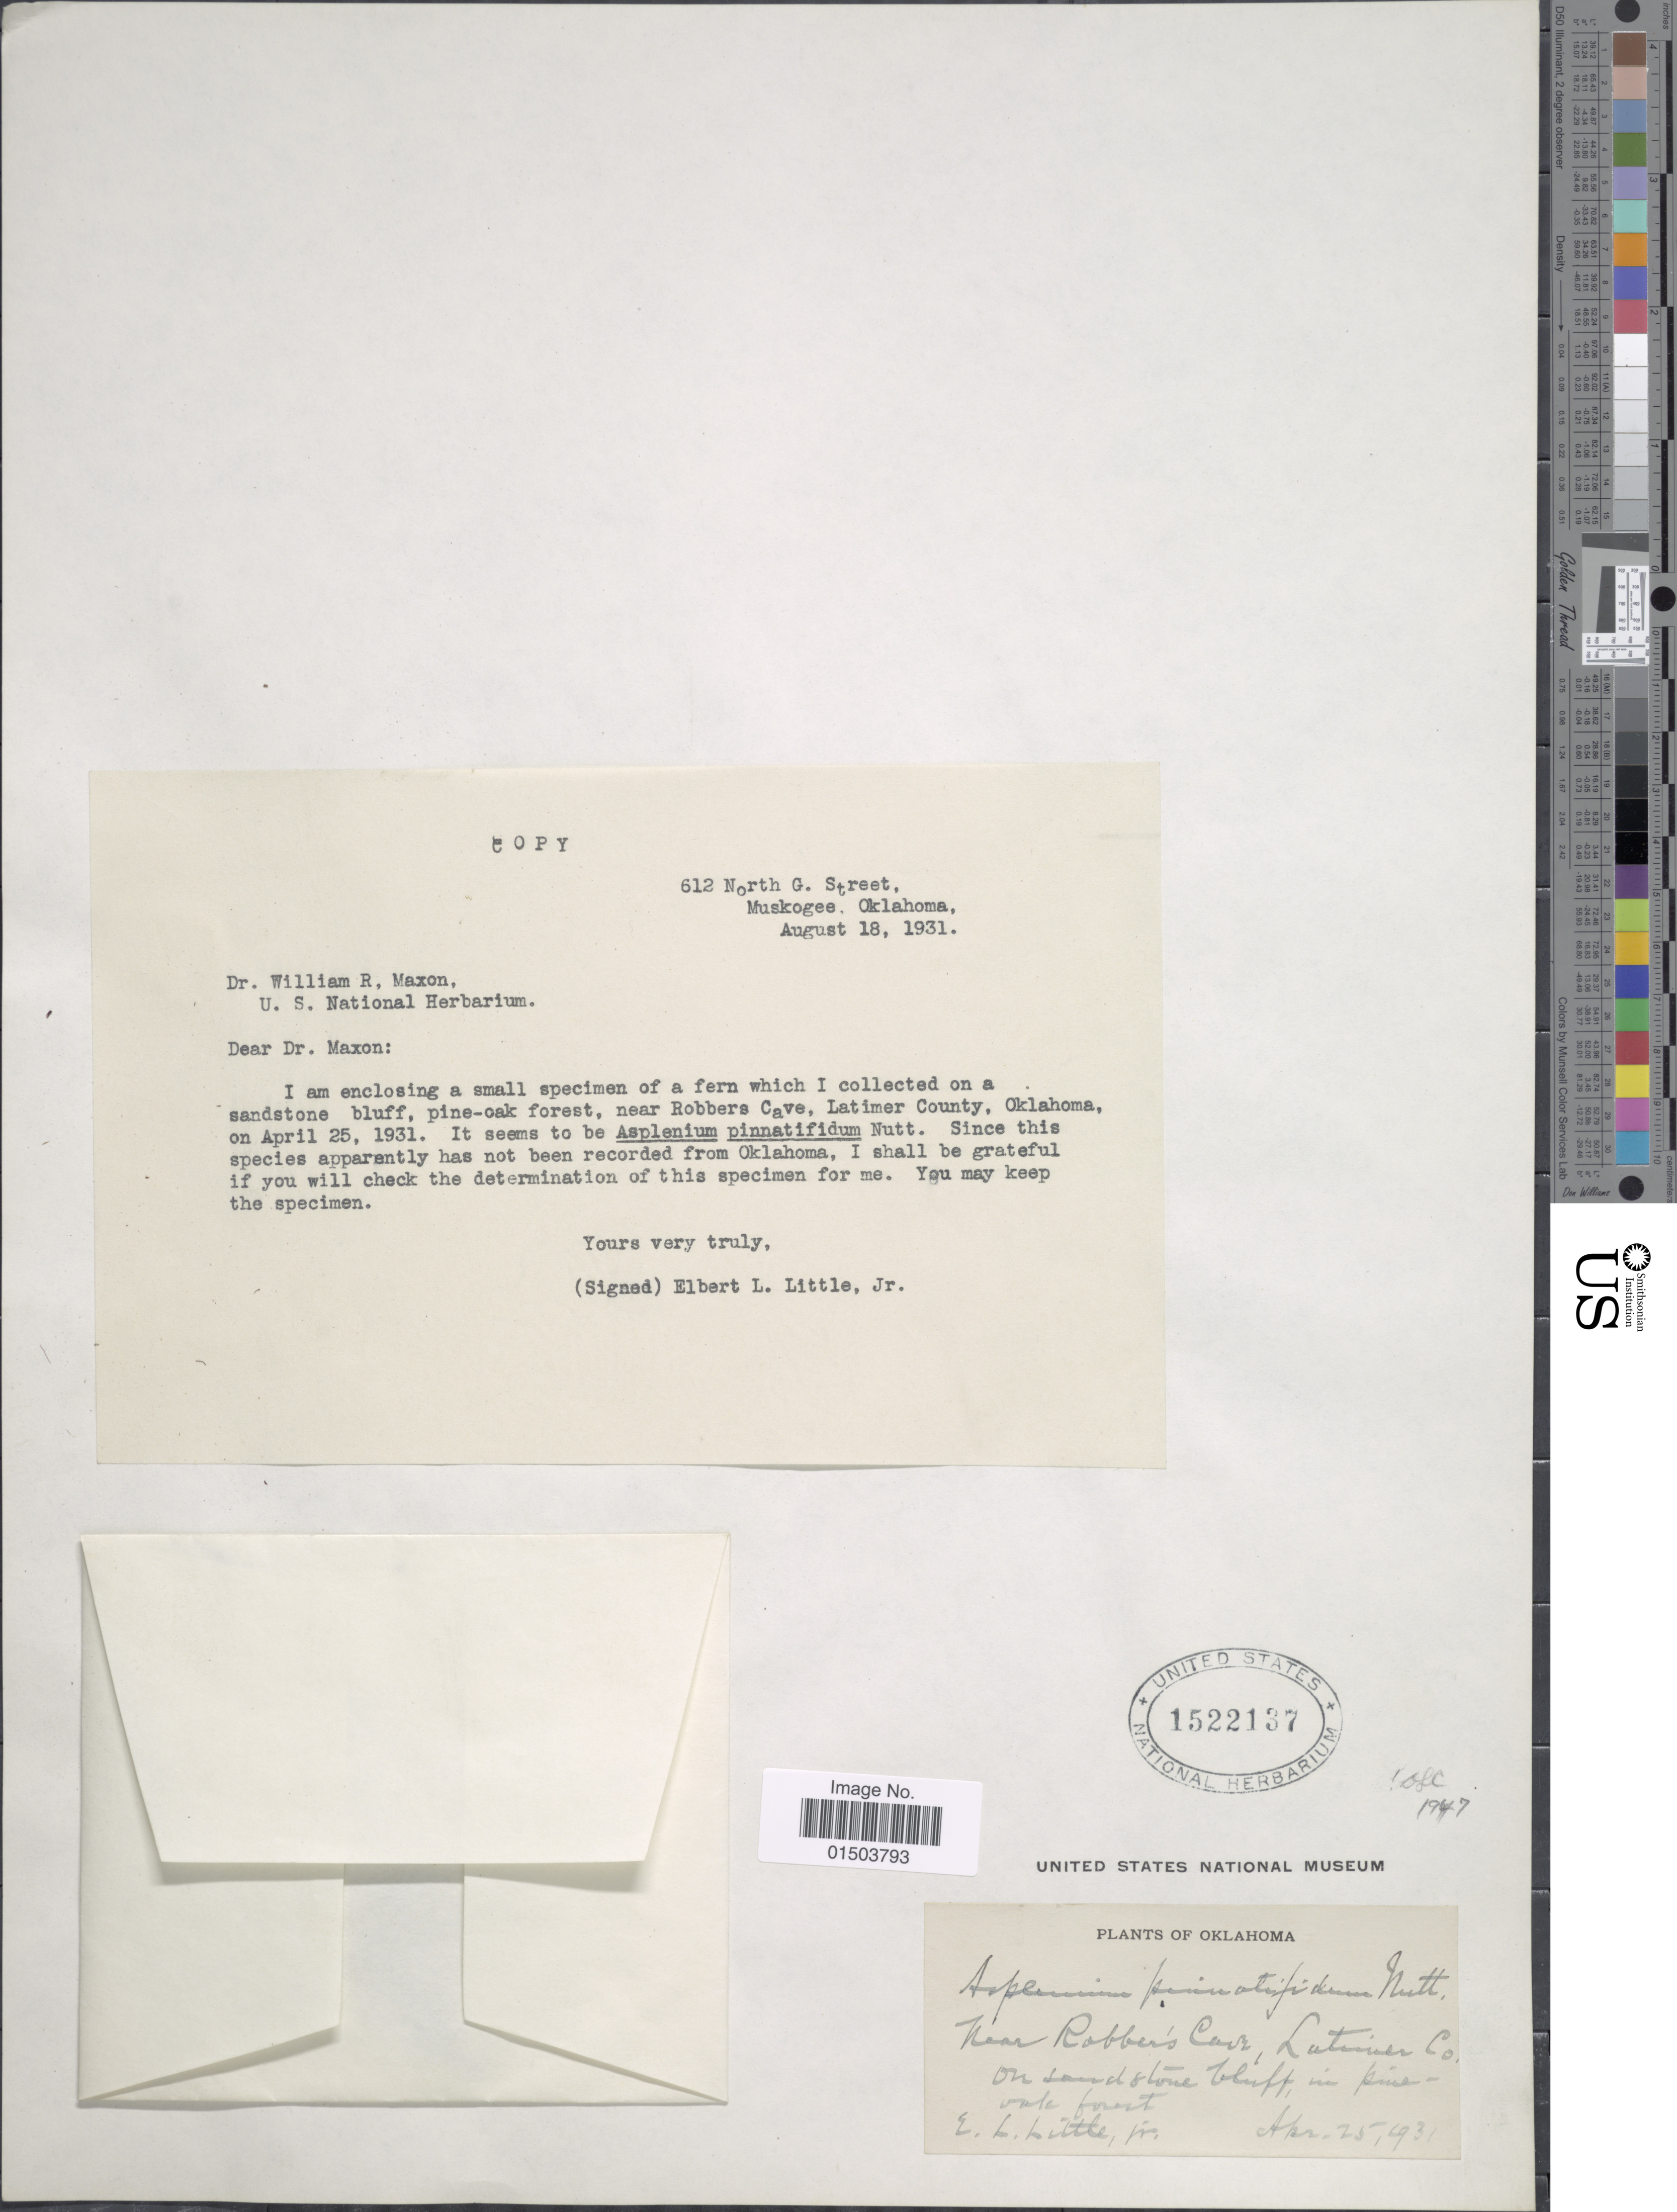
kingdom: Plantae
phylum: Tracheophyta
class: Polypodiopsida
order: Polypodiales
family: Aspleniaceae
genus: Asplenium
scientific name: Asplenium pinnatifidum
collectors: E. L. Little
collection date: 1931-04-25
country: United States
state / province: Oklahoma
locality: Near Robber's Cave, Latiner Co.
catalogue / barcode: US 1522137